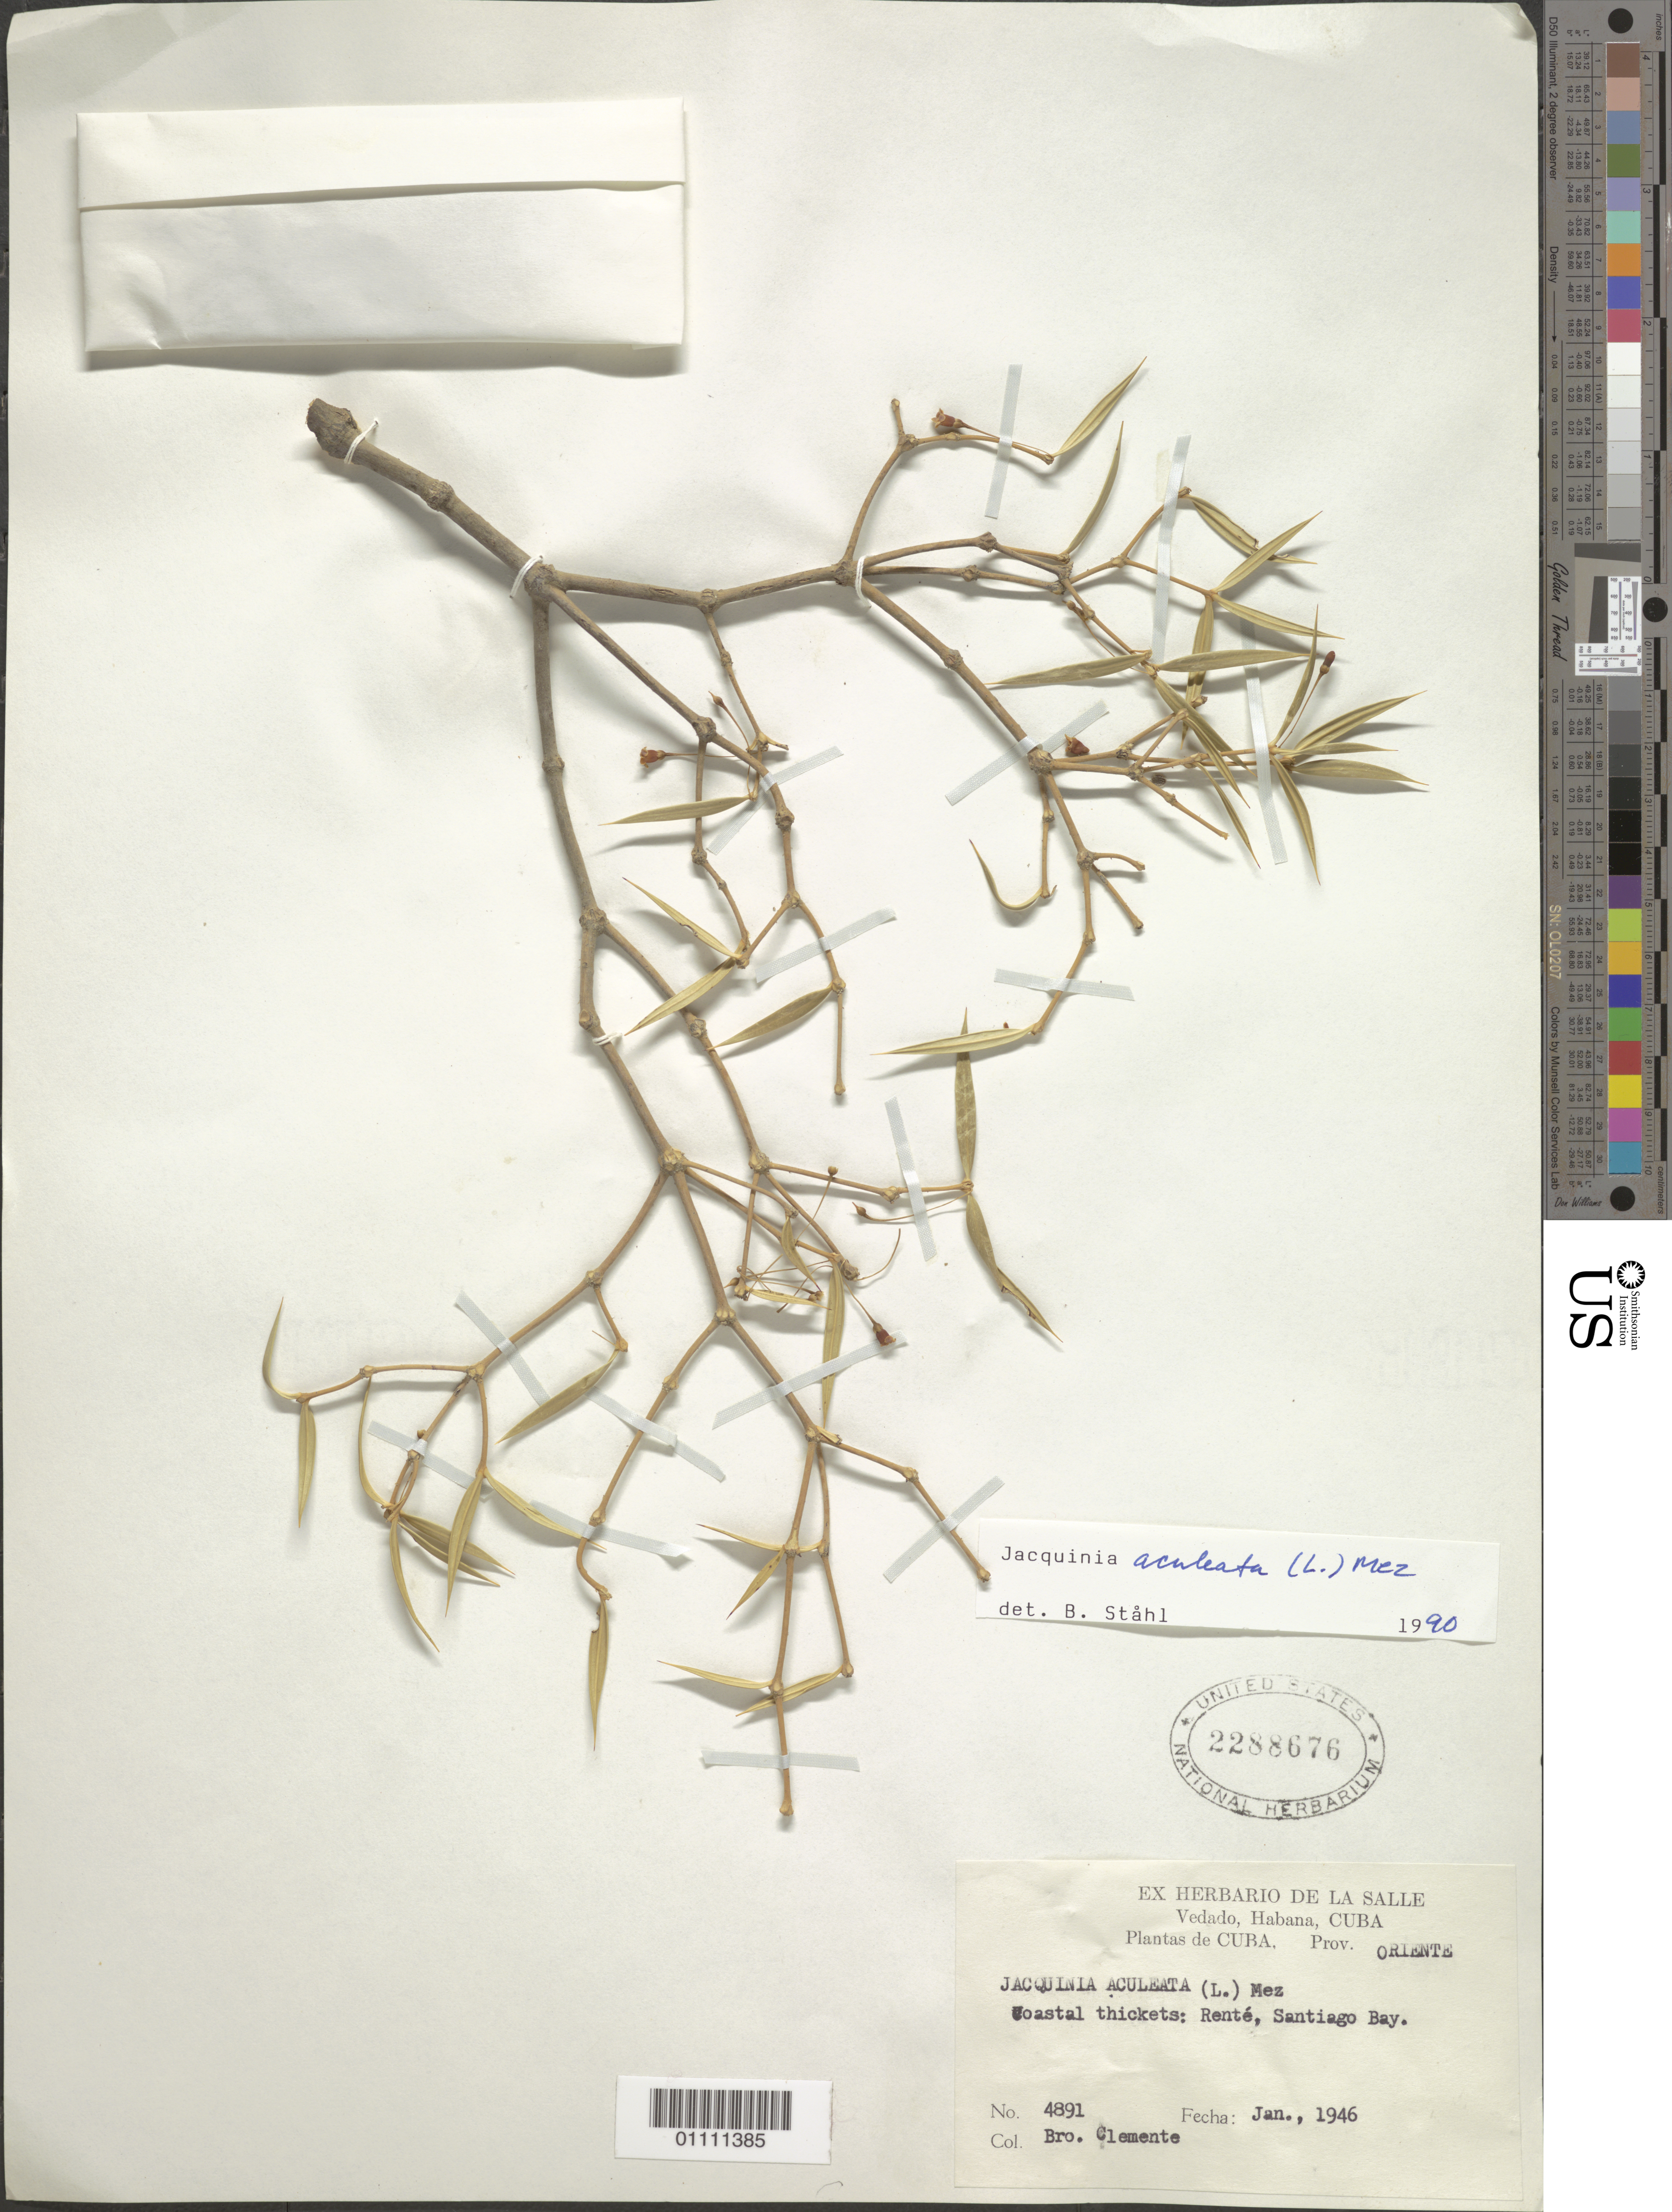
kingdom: Plantae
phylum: Tracheophyta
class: Magnoliopsida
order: Ericales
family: Primulaceae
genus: Jacquinia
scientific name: Jacquinia aculeata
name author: (L.) Mez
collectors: Bro. Clemente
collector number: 4891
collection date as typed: Jan 1946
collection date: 1946-01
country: Cuba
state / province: Santiago de Cuba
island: Cuba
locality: Coastal thicketsL Rente, Santiago Bay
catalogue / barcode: US 2288676